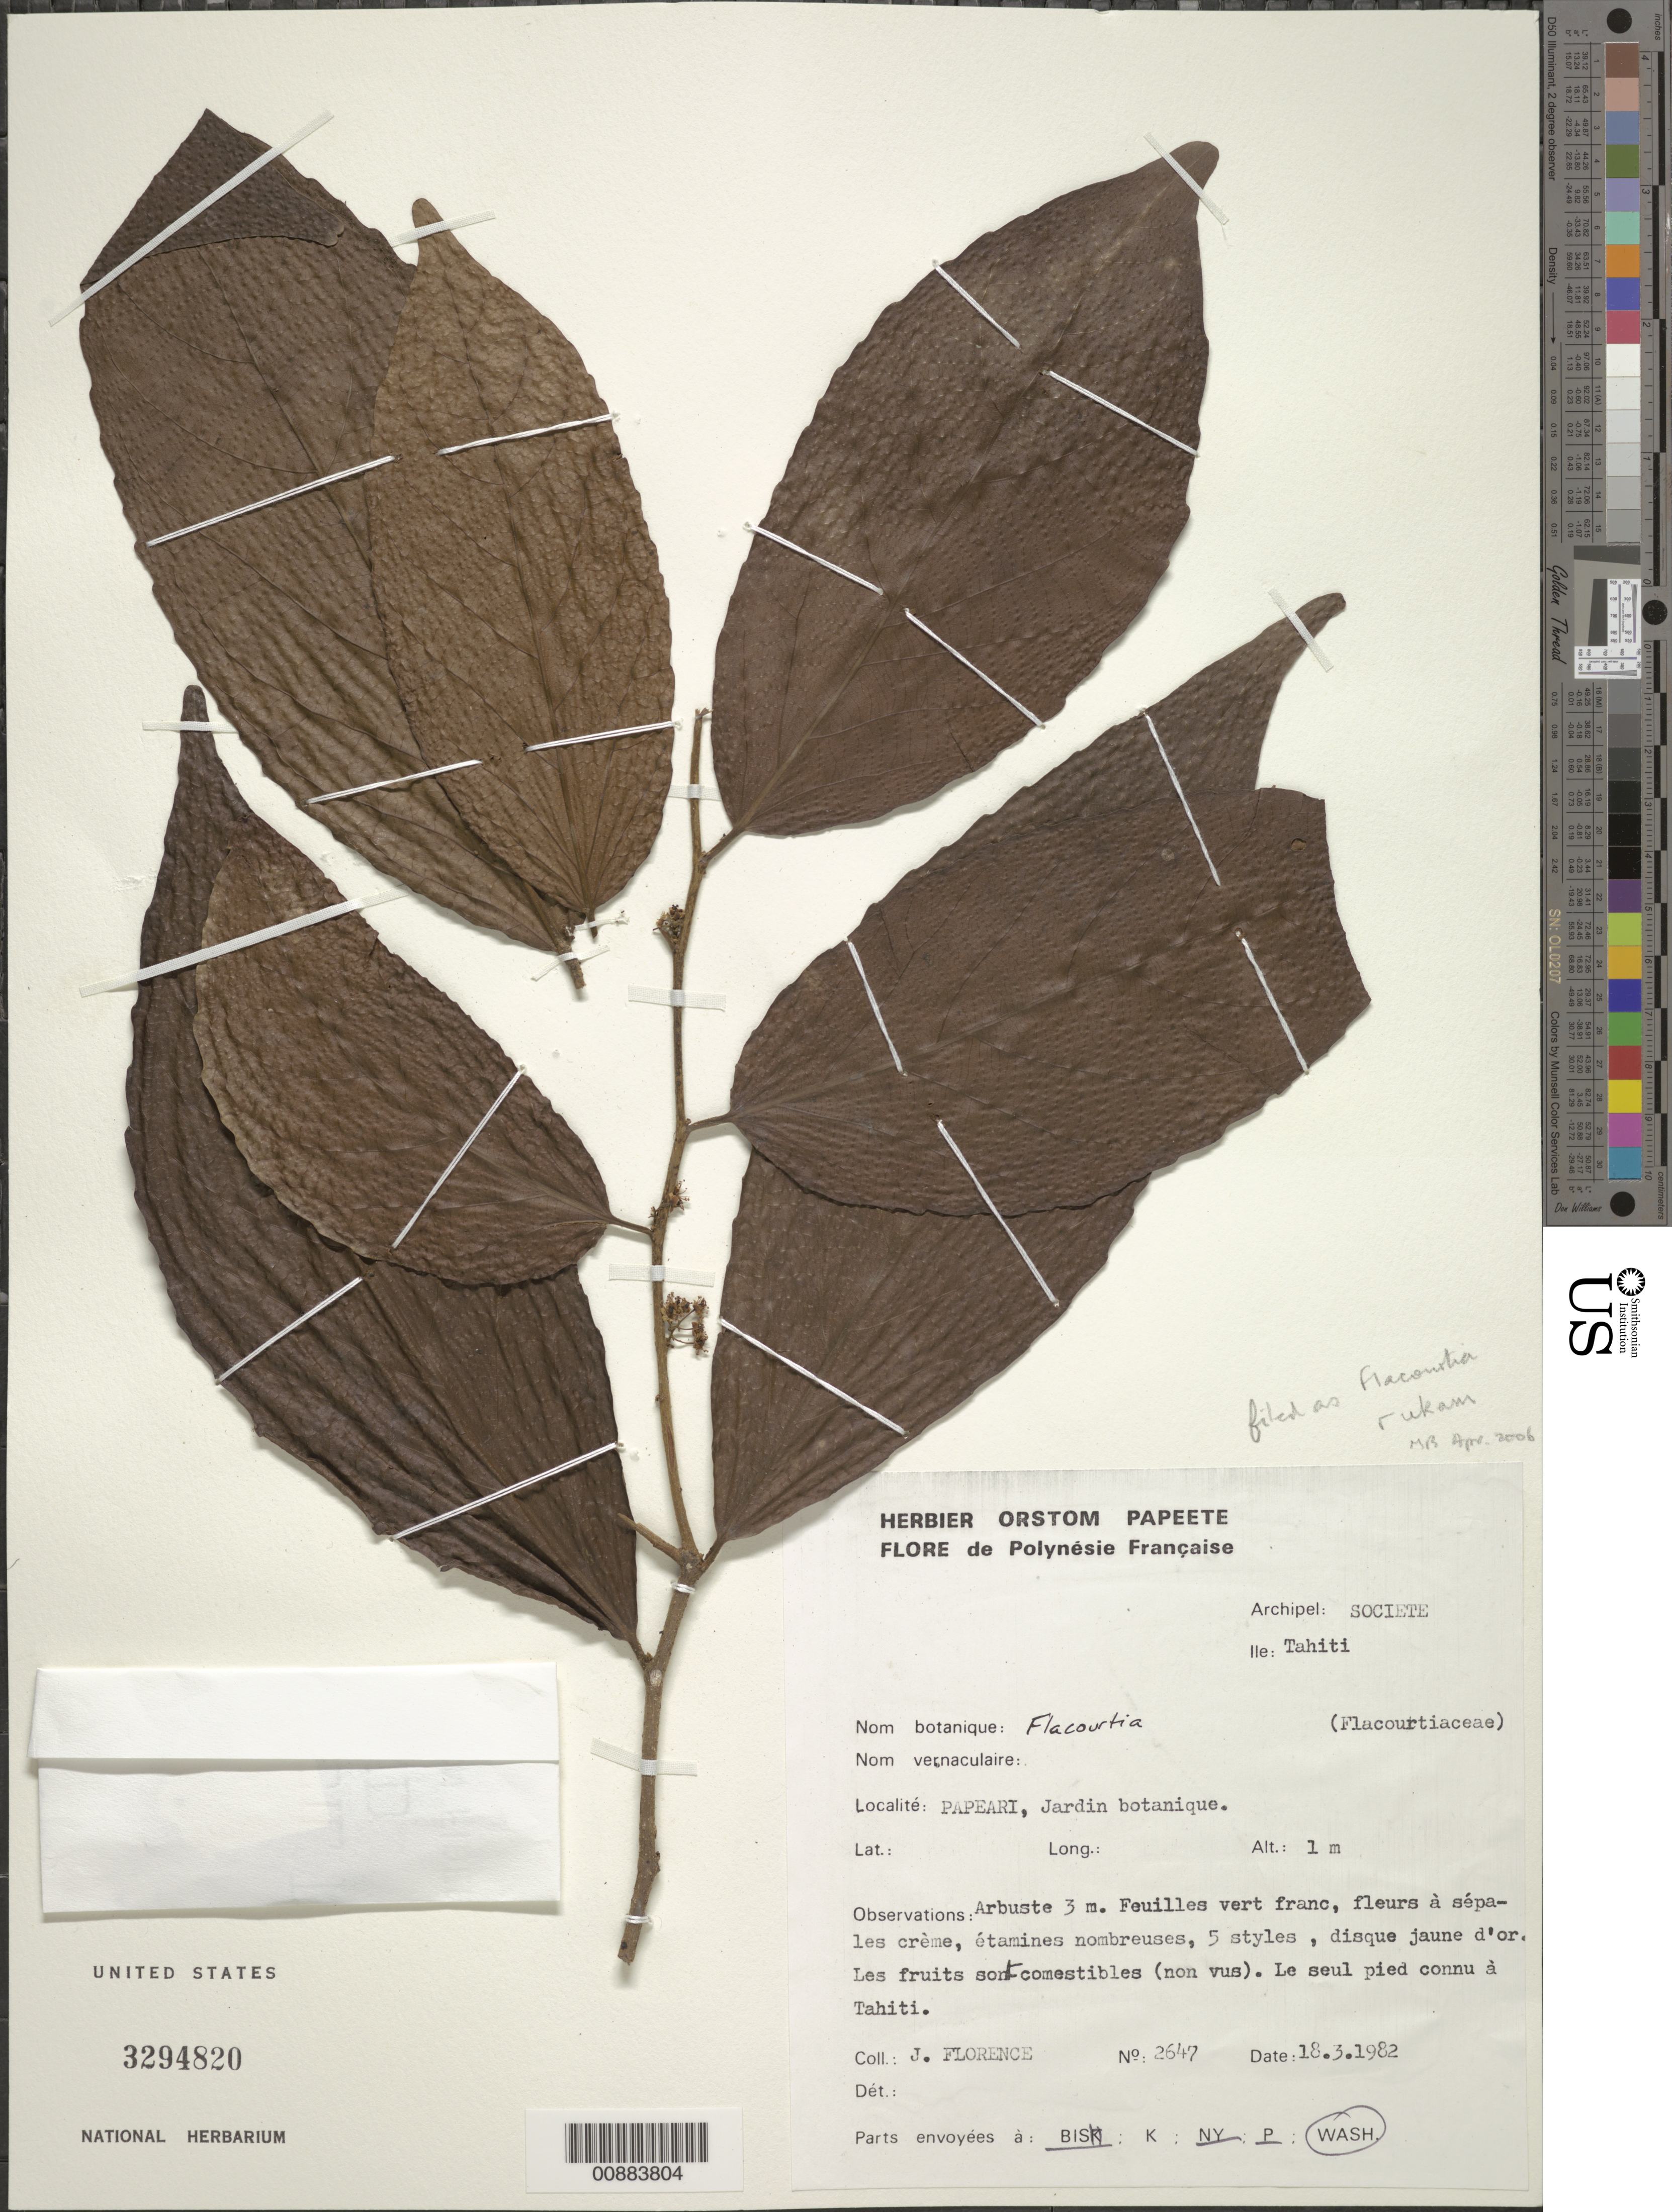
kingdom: Plantae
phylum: Tracheophyta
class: Magnoliopsida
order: Malpighiales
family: Salicaceae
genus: Flacourtia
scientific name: Flacourtia rukam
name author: Zoll. & Moritzi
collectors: J. Florence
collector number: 2647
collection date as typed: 18 Mar 1982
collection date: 1982-03-18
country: French Polynesia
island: Tahiti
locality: Papeari, Jardin botanique.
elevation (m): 1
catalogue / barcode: US 3294820